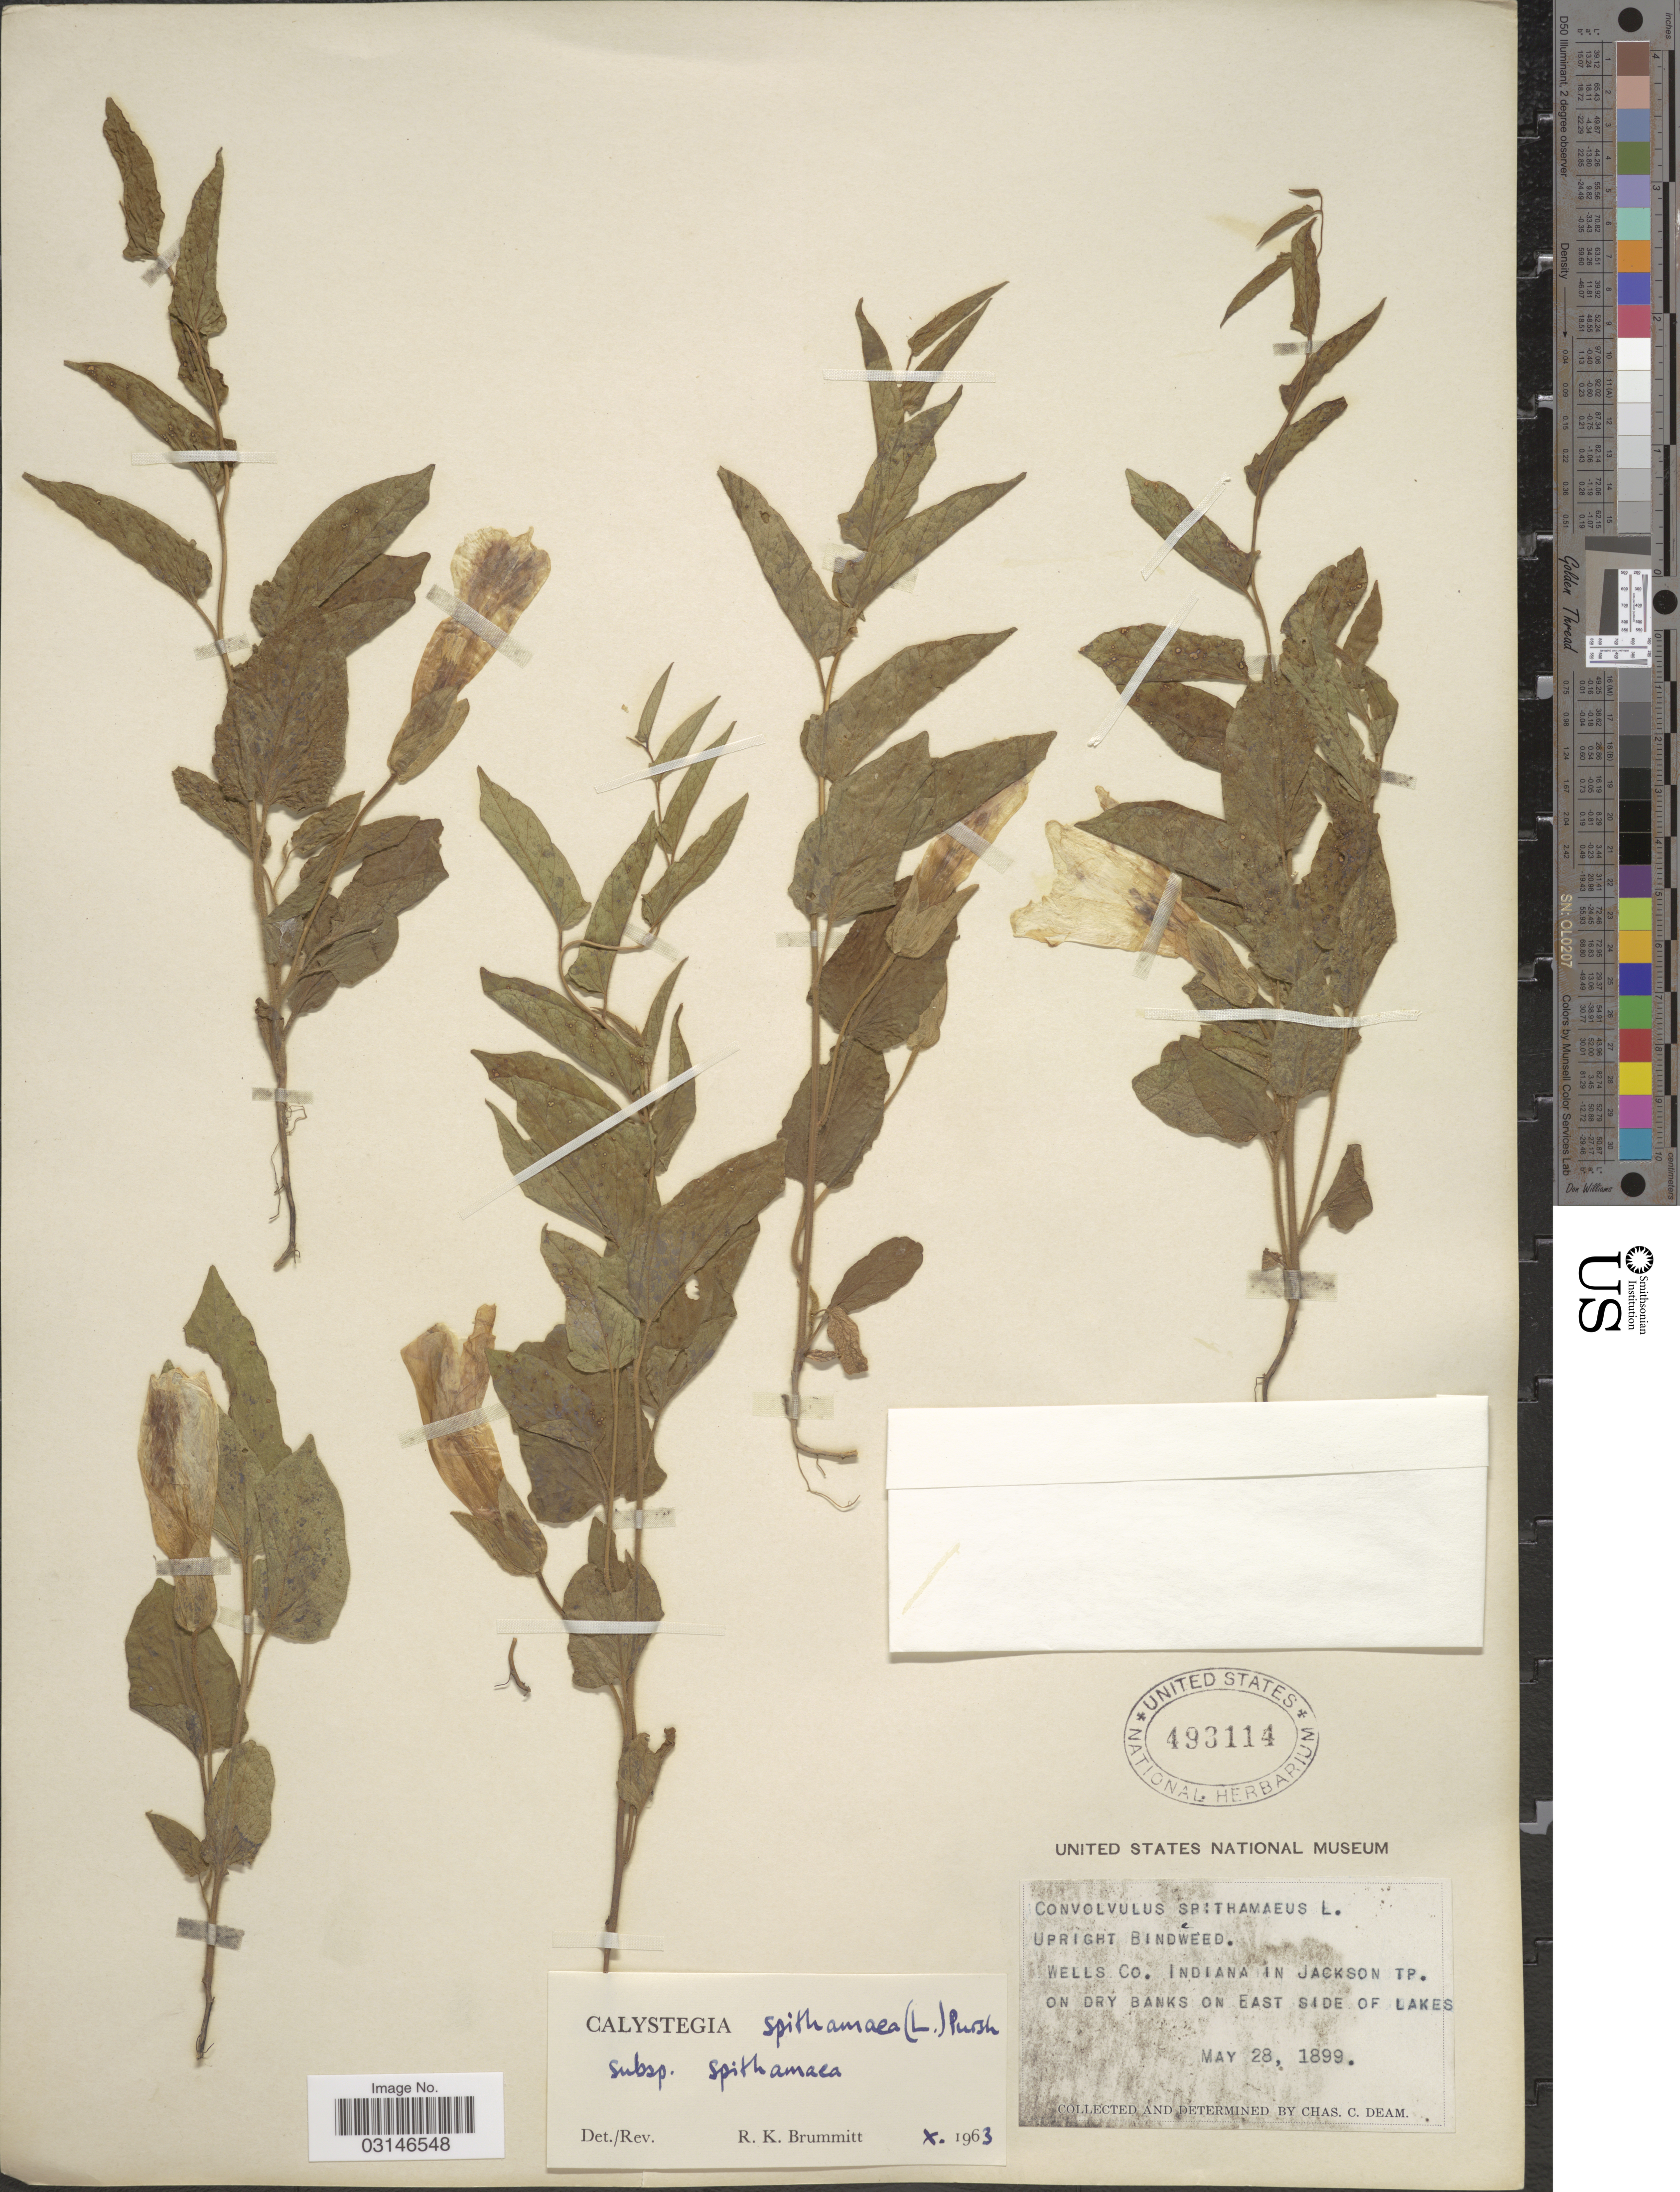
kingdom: Plantae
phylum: Tracheophyta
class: Magnoliopsida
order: Solanales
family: Convolvulaceae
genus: Calystegia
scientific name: Calystegia spithamaea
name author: (L.) Pursh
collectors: C. C. Deam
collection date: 1899-05-28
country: United States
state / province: Indiana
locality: Wells Co., Indiana In Jackson Tp., on dry banks on East Side of Lakes.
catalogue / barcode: US 493114